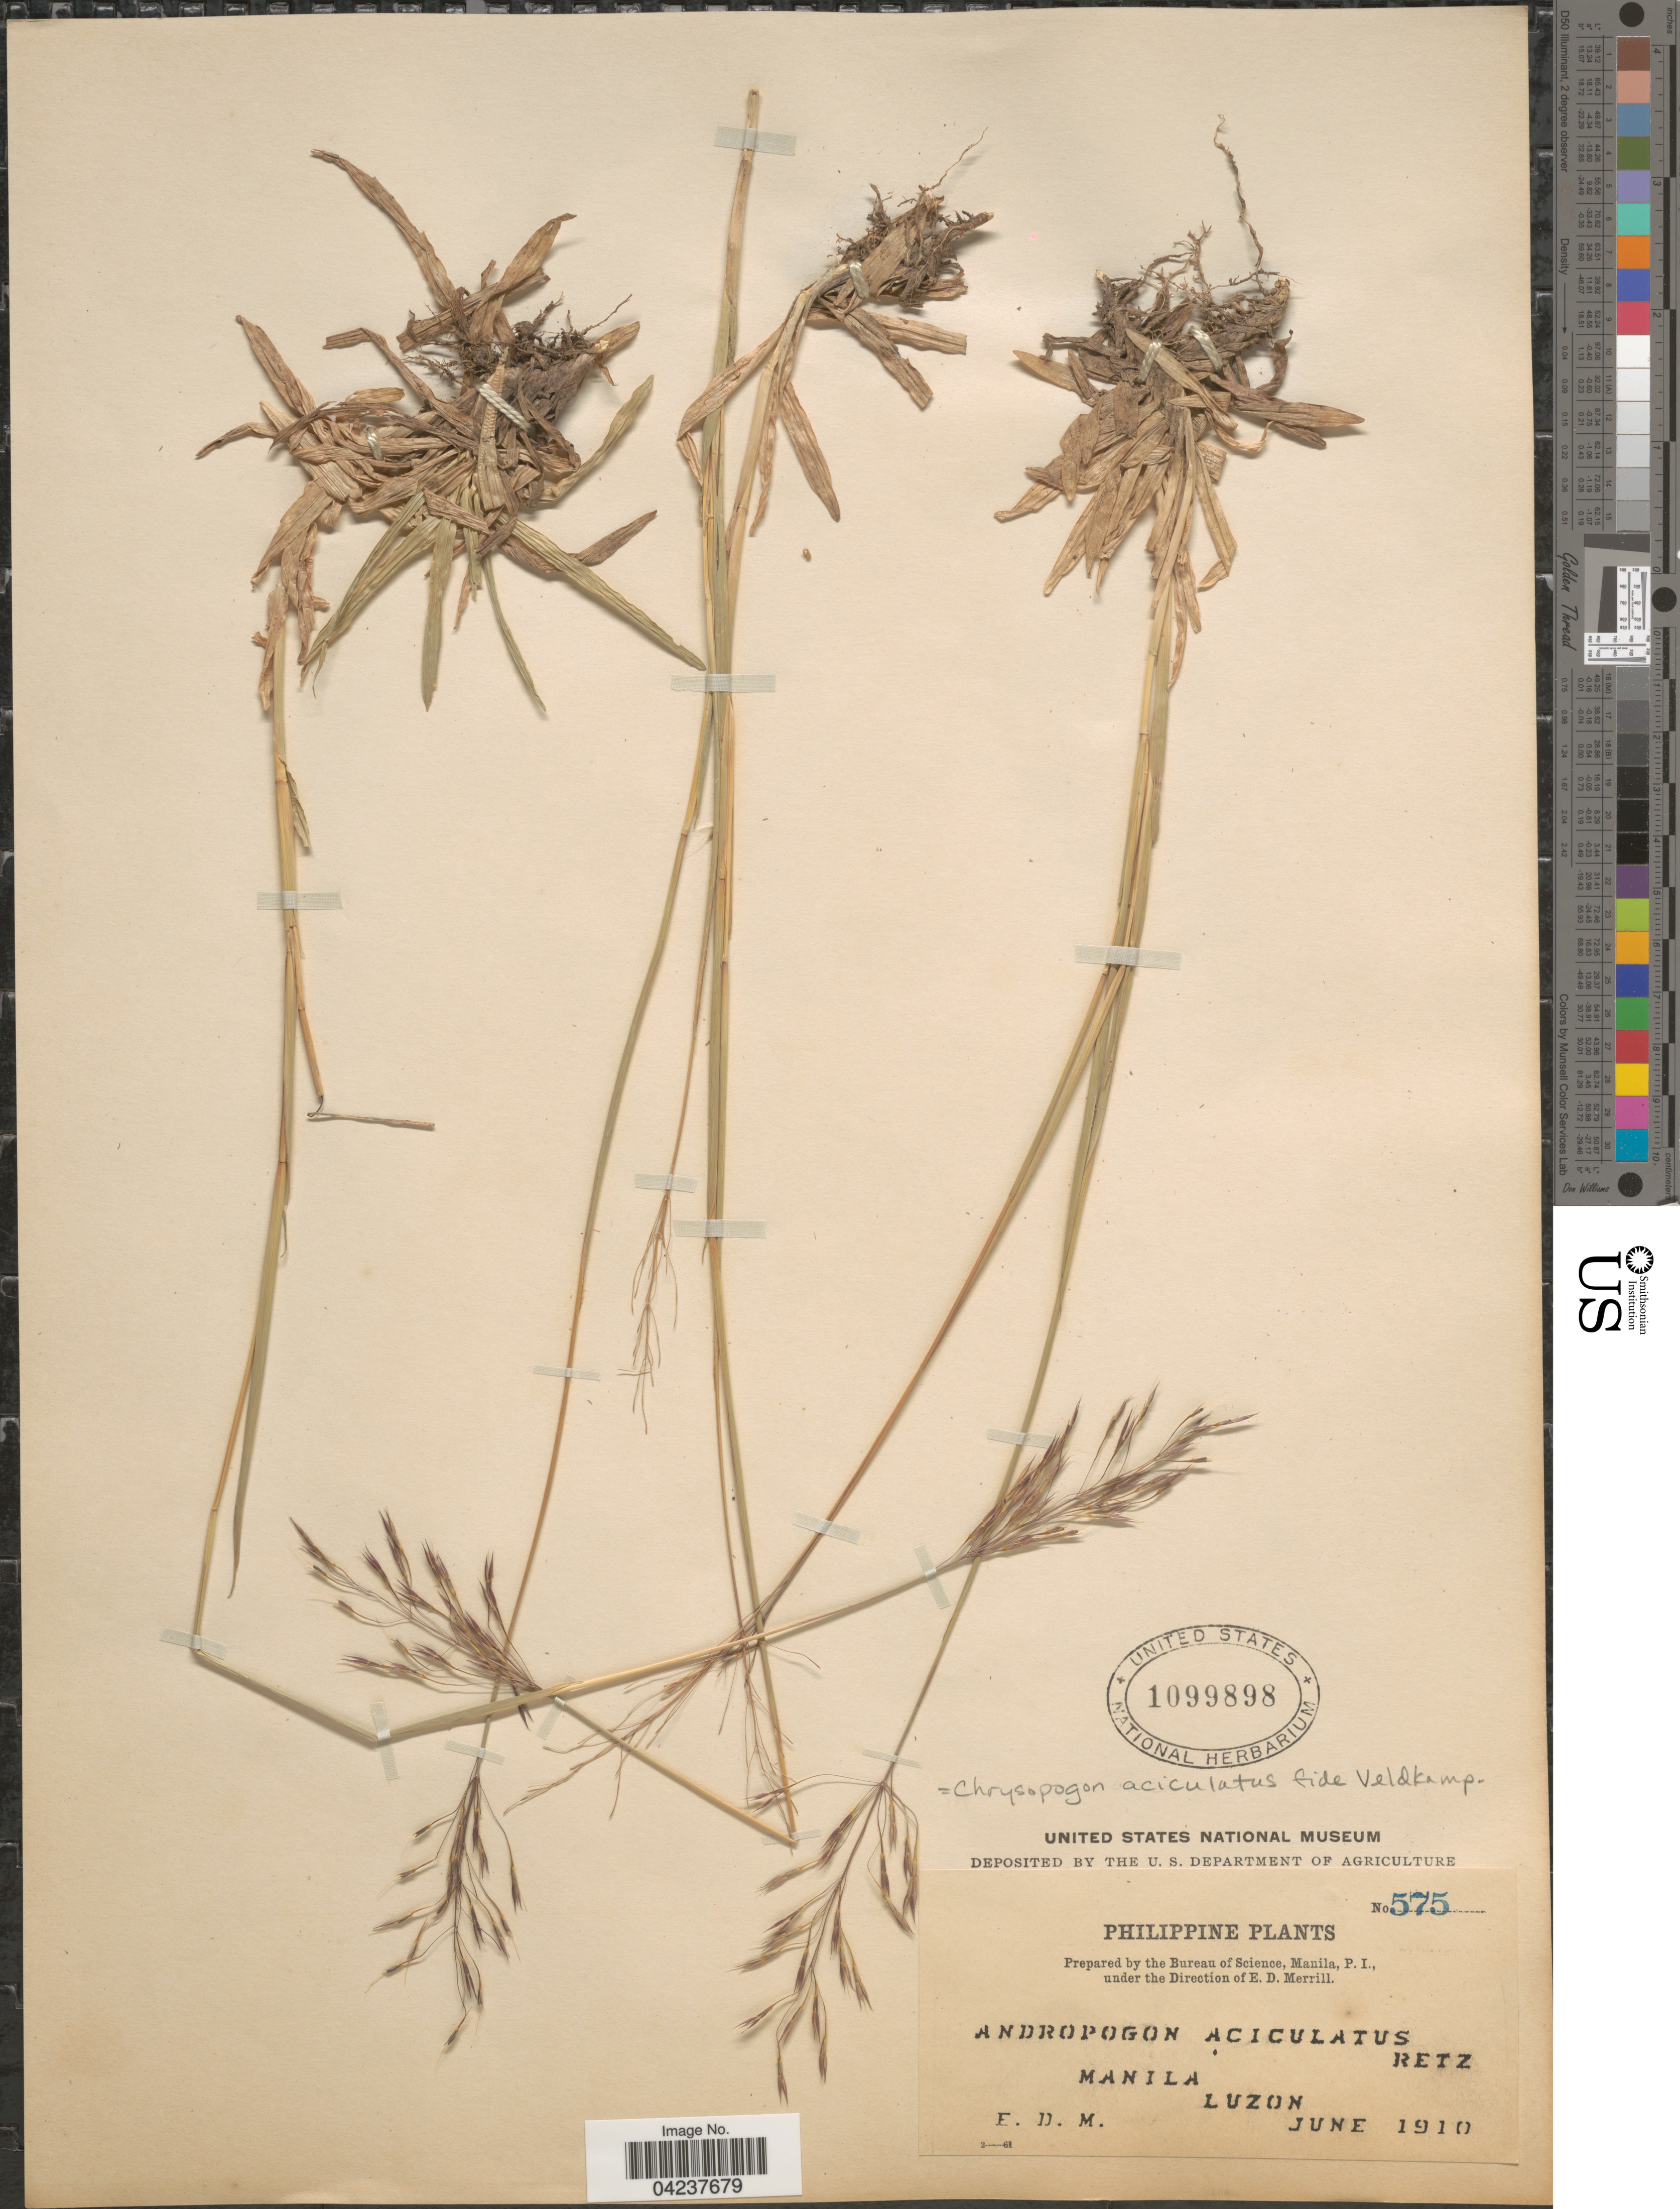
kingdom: Plantae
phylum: Tracheophyta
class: Liliopsida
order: Poales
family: Poaceae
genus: Chrysopogon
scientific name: Chrysopogon aciculatus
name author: (Retz.) Trin.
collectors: E. D. Merrill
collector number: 575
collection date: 1910-06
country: Philippines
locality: Manila. Luzon.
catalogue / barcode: US 1099898